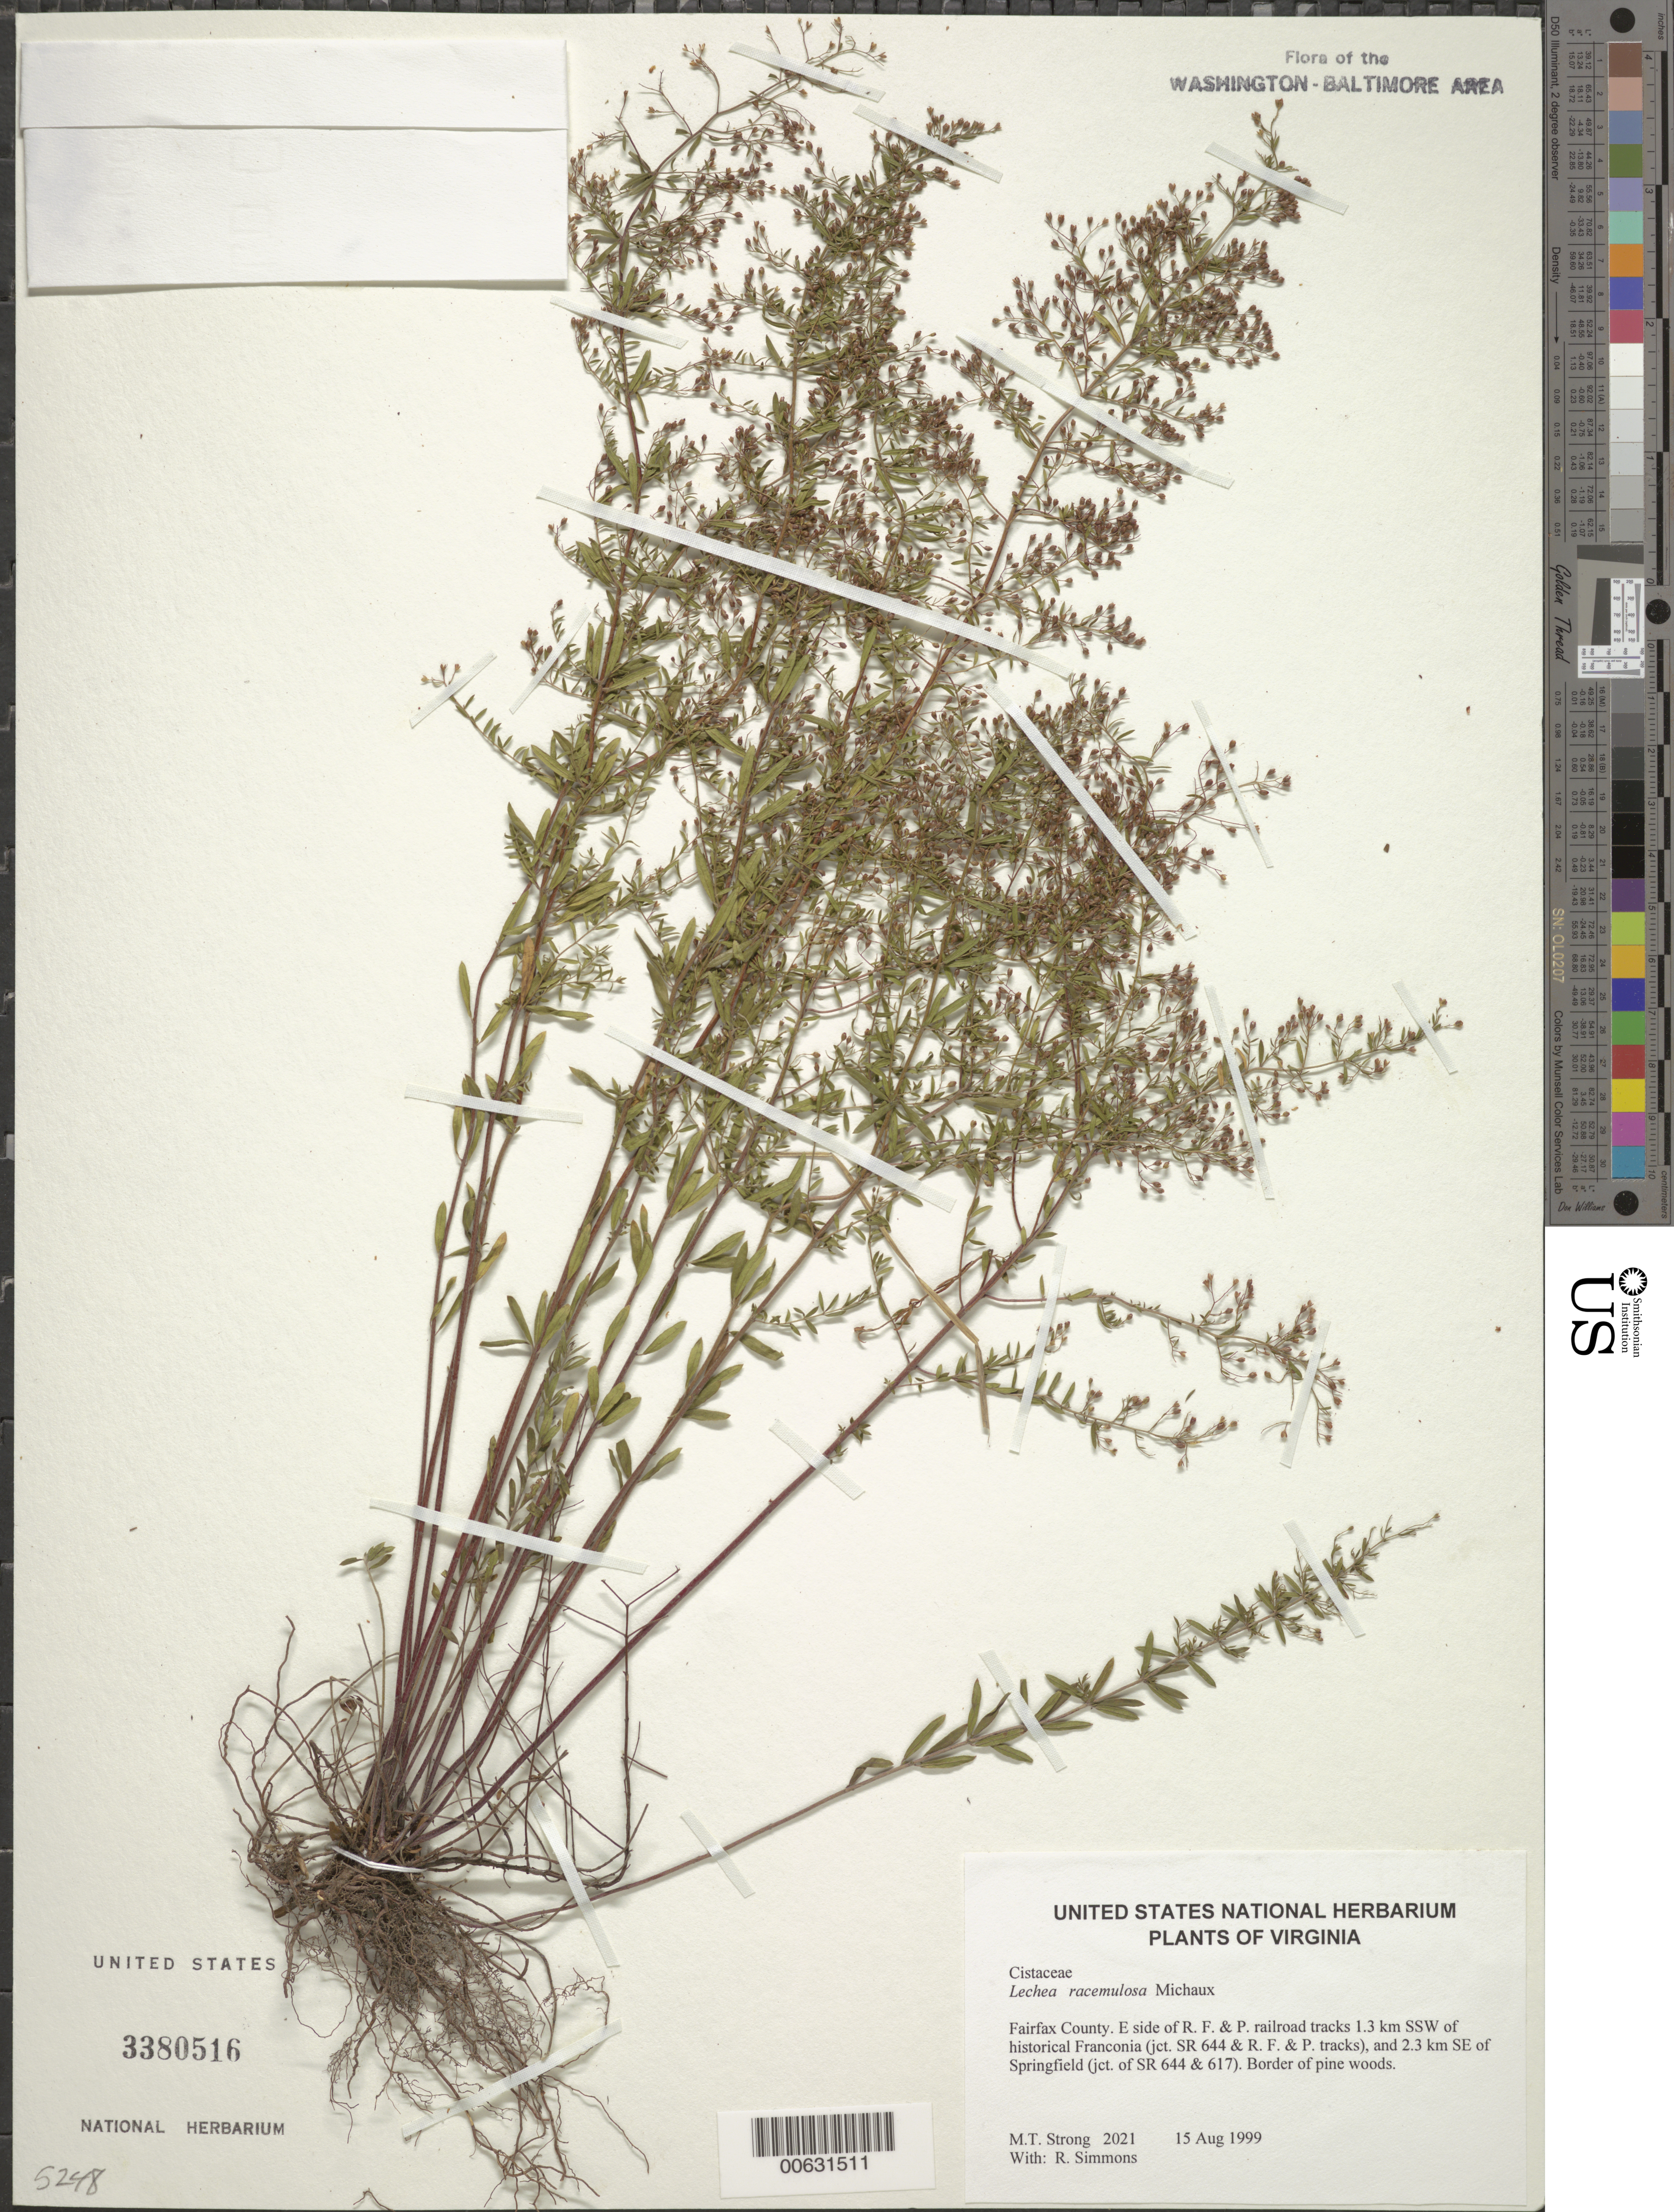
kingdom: Plantae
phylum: Tracheophyta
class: Magnoliopsida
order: Malvales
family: Cistaceae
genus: Lechea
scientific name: Lechea racemulosa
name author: Michx.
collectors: M. T. Strong & R. Simmons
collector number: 2021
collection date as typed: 15 Aug 1999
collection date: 1999-08-15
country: United States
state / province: Virginia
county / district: Fairfax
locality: E side of R. F. & P. railroad tracks 1.3 km SSW of historical Franconia (jct. SR 644 & R. F. & P. tracks), and 2.3 km SE of Springfield (jct. of SR 644 & 617).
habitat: Border of pine woods.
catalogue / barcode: US 3380516